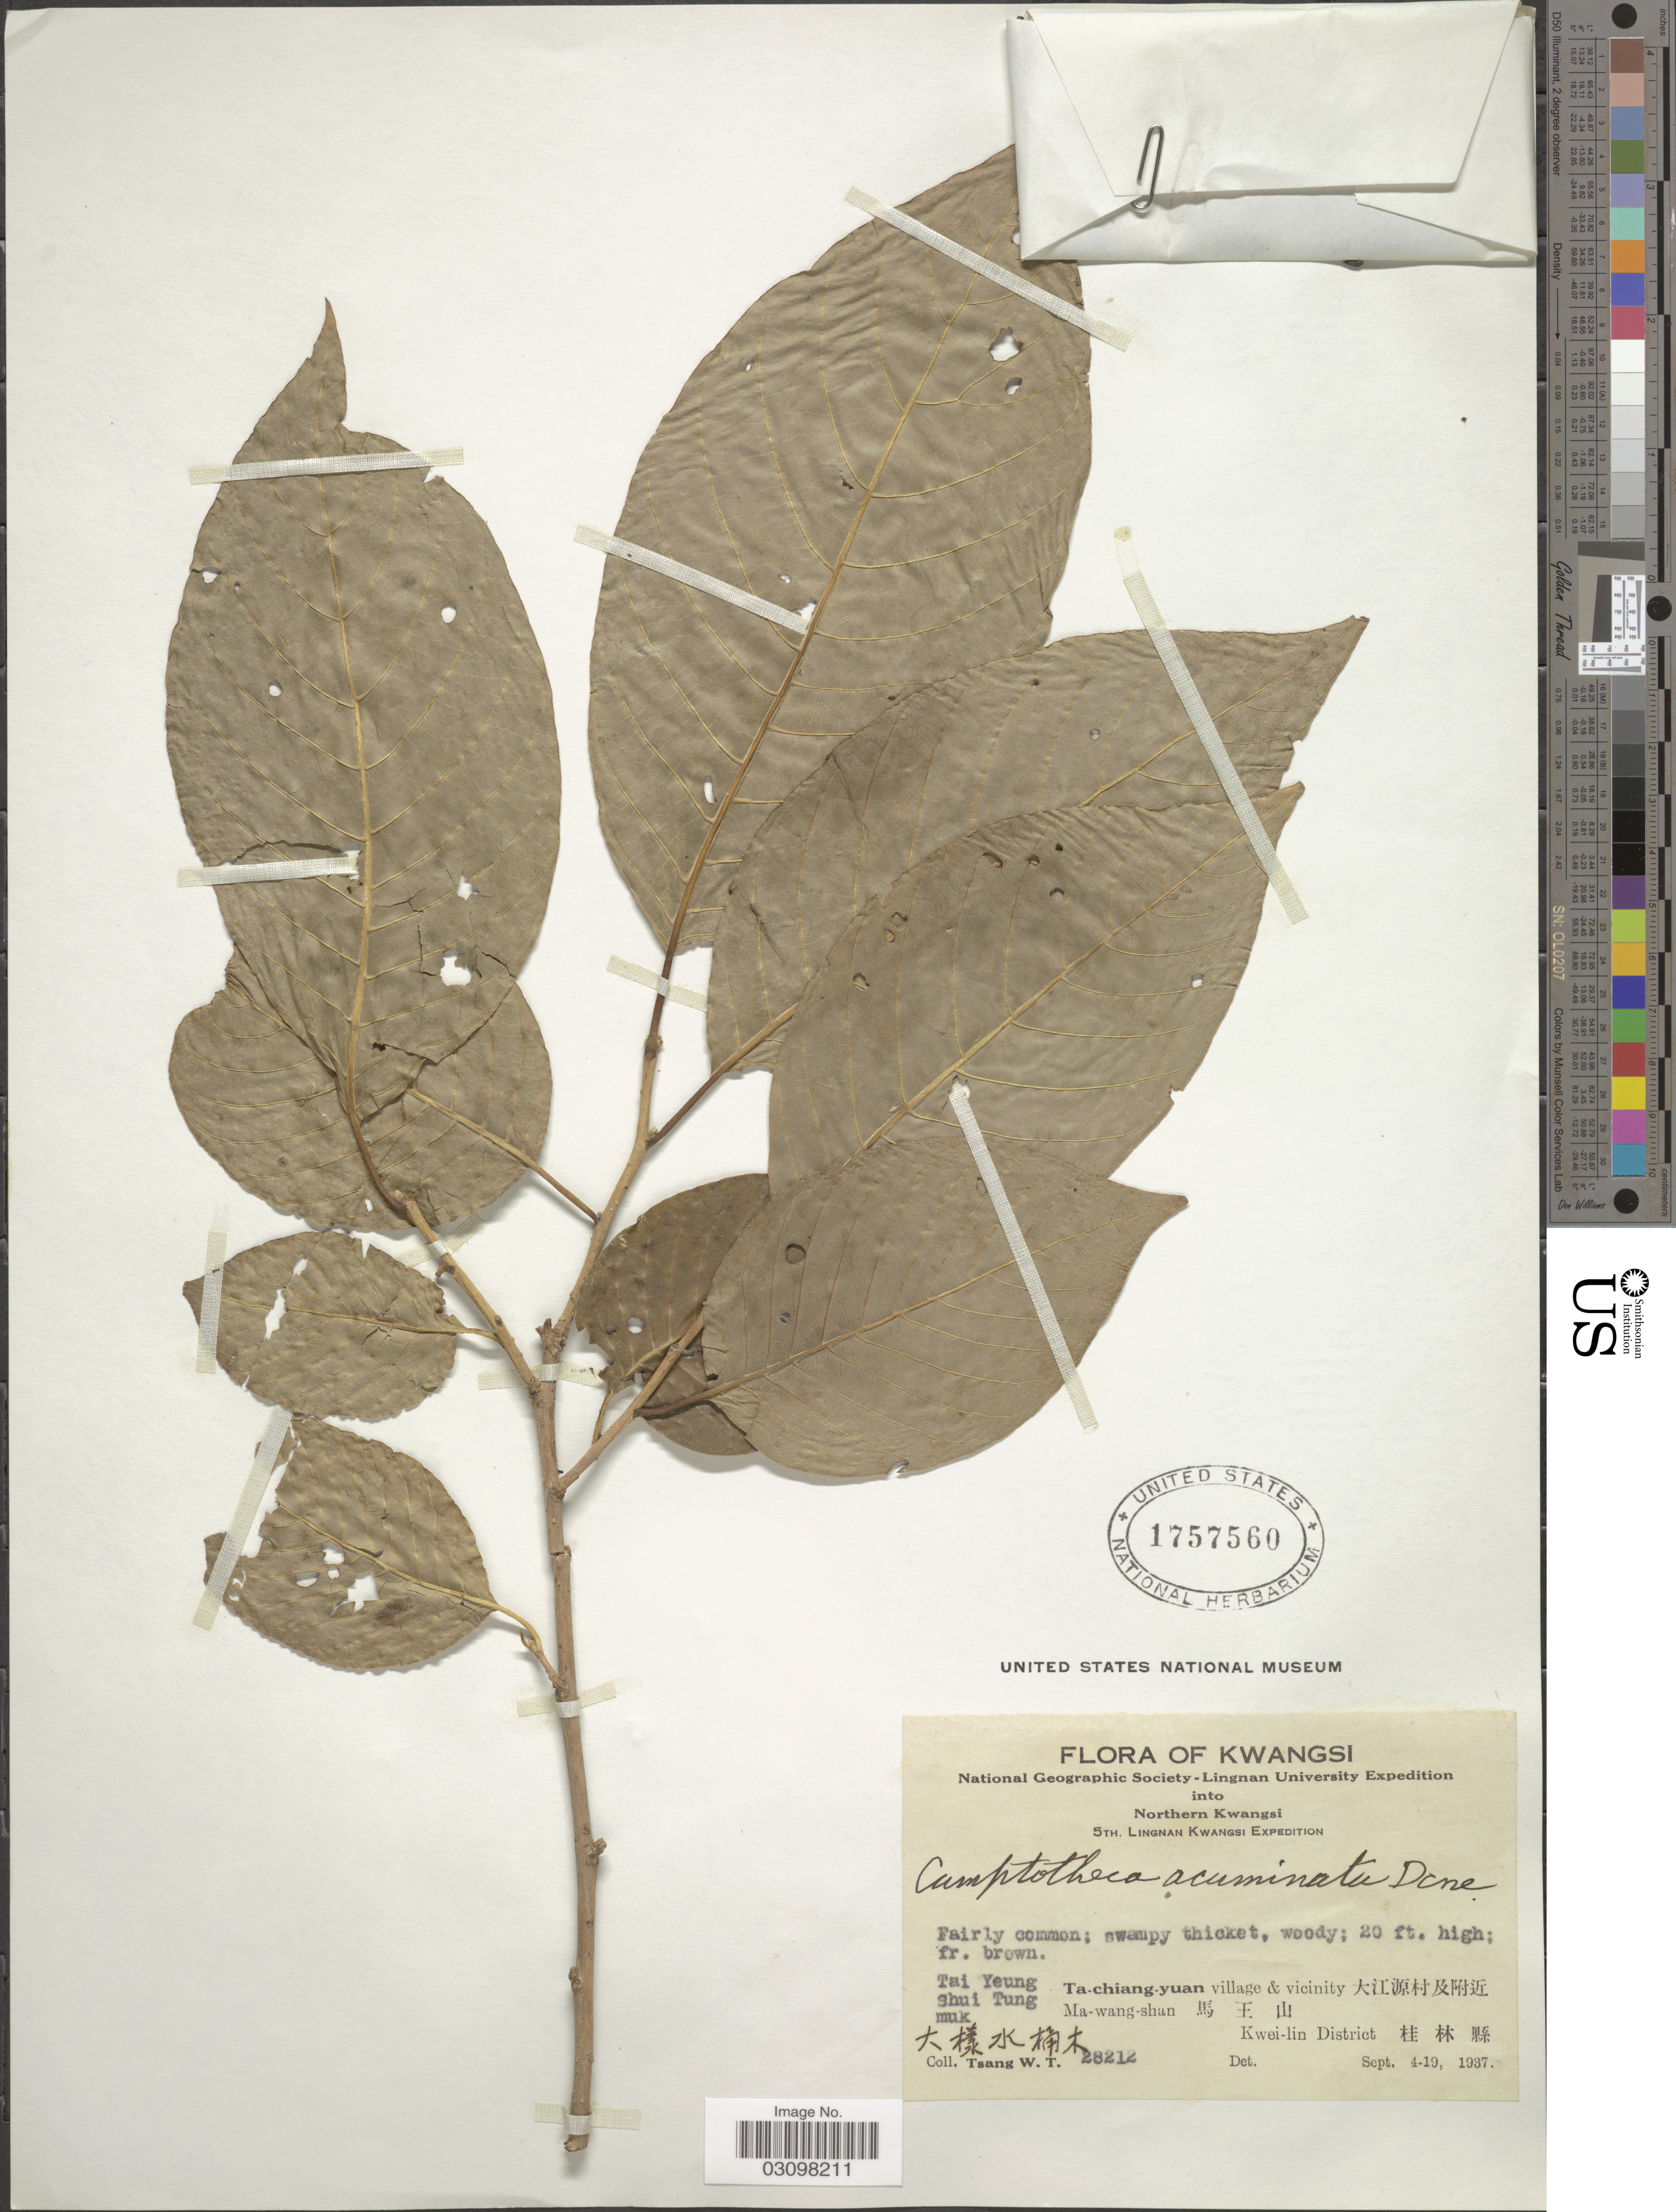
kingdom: Plantae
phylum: Tracheophyta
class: Magnoliopsida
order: Cornales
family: Nyssaceae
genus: Camptotheca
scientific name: Camptotheca acuminata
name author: Decne.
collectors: W. T. Tsang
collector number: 28212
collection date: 1937-09-04/1937-09-19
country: China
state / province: Guangxi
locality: Northern Kwangsi. Tai Yeung Shui Tung muk. Ta-chiang-yuan village & vicinity Ma-wang-shan. Kwei-lin District.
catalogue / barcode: US 1757560